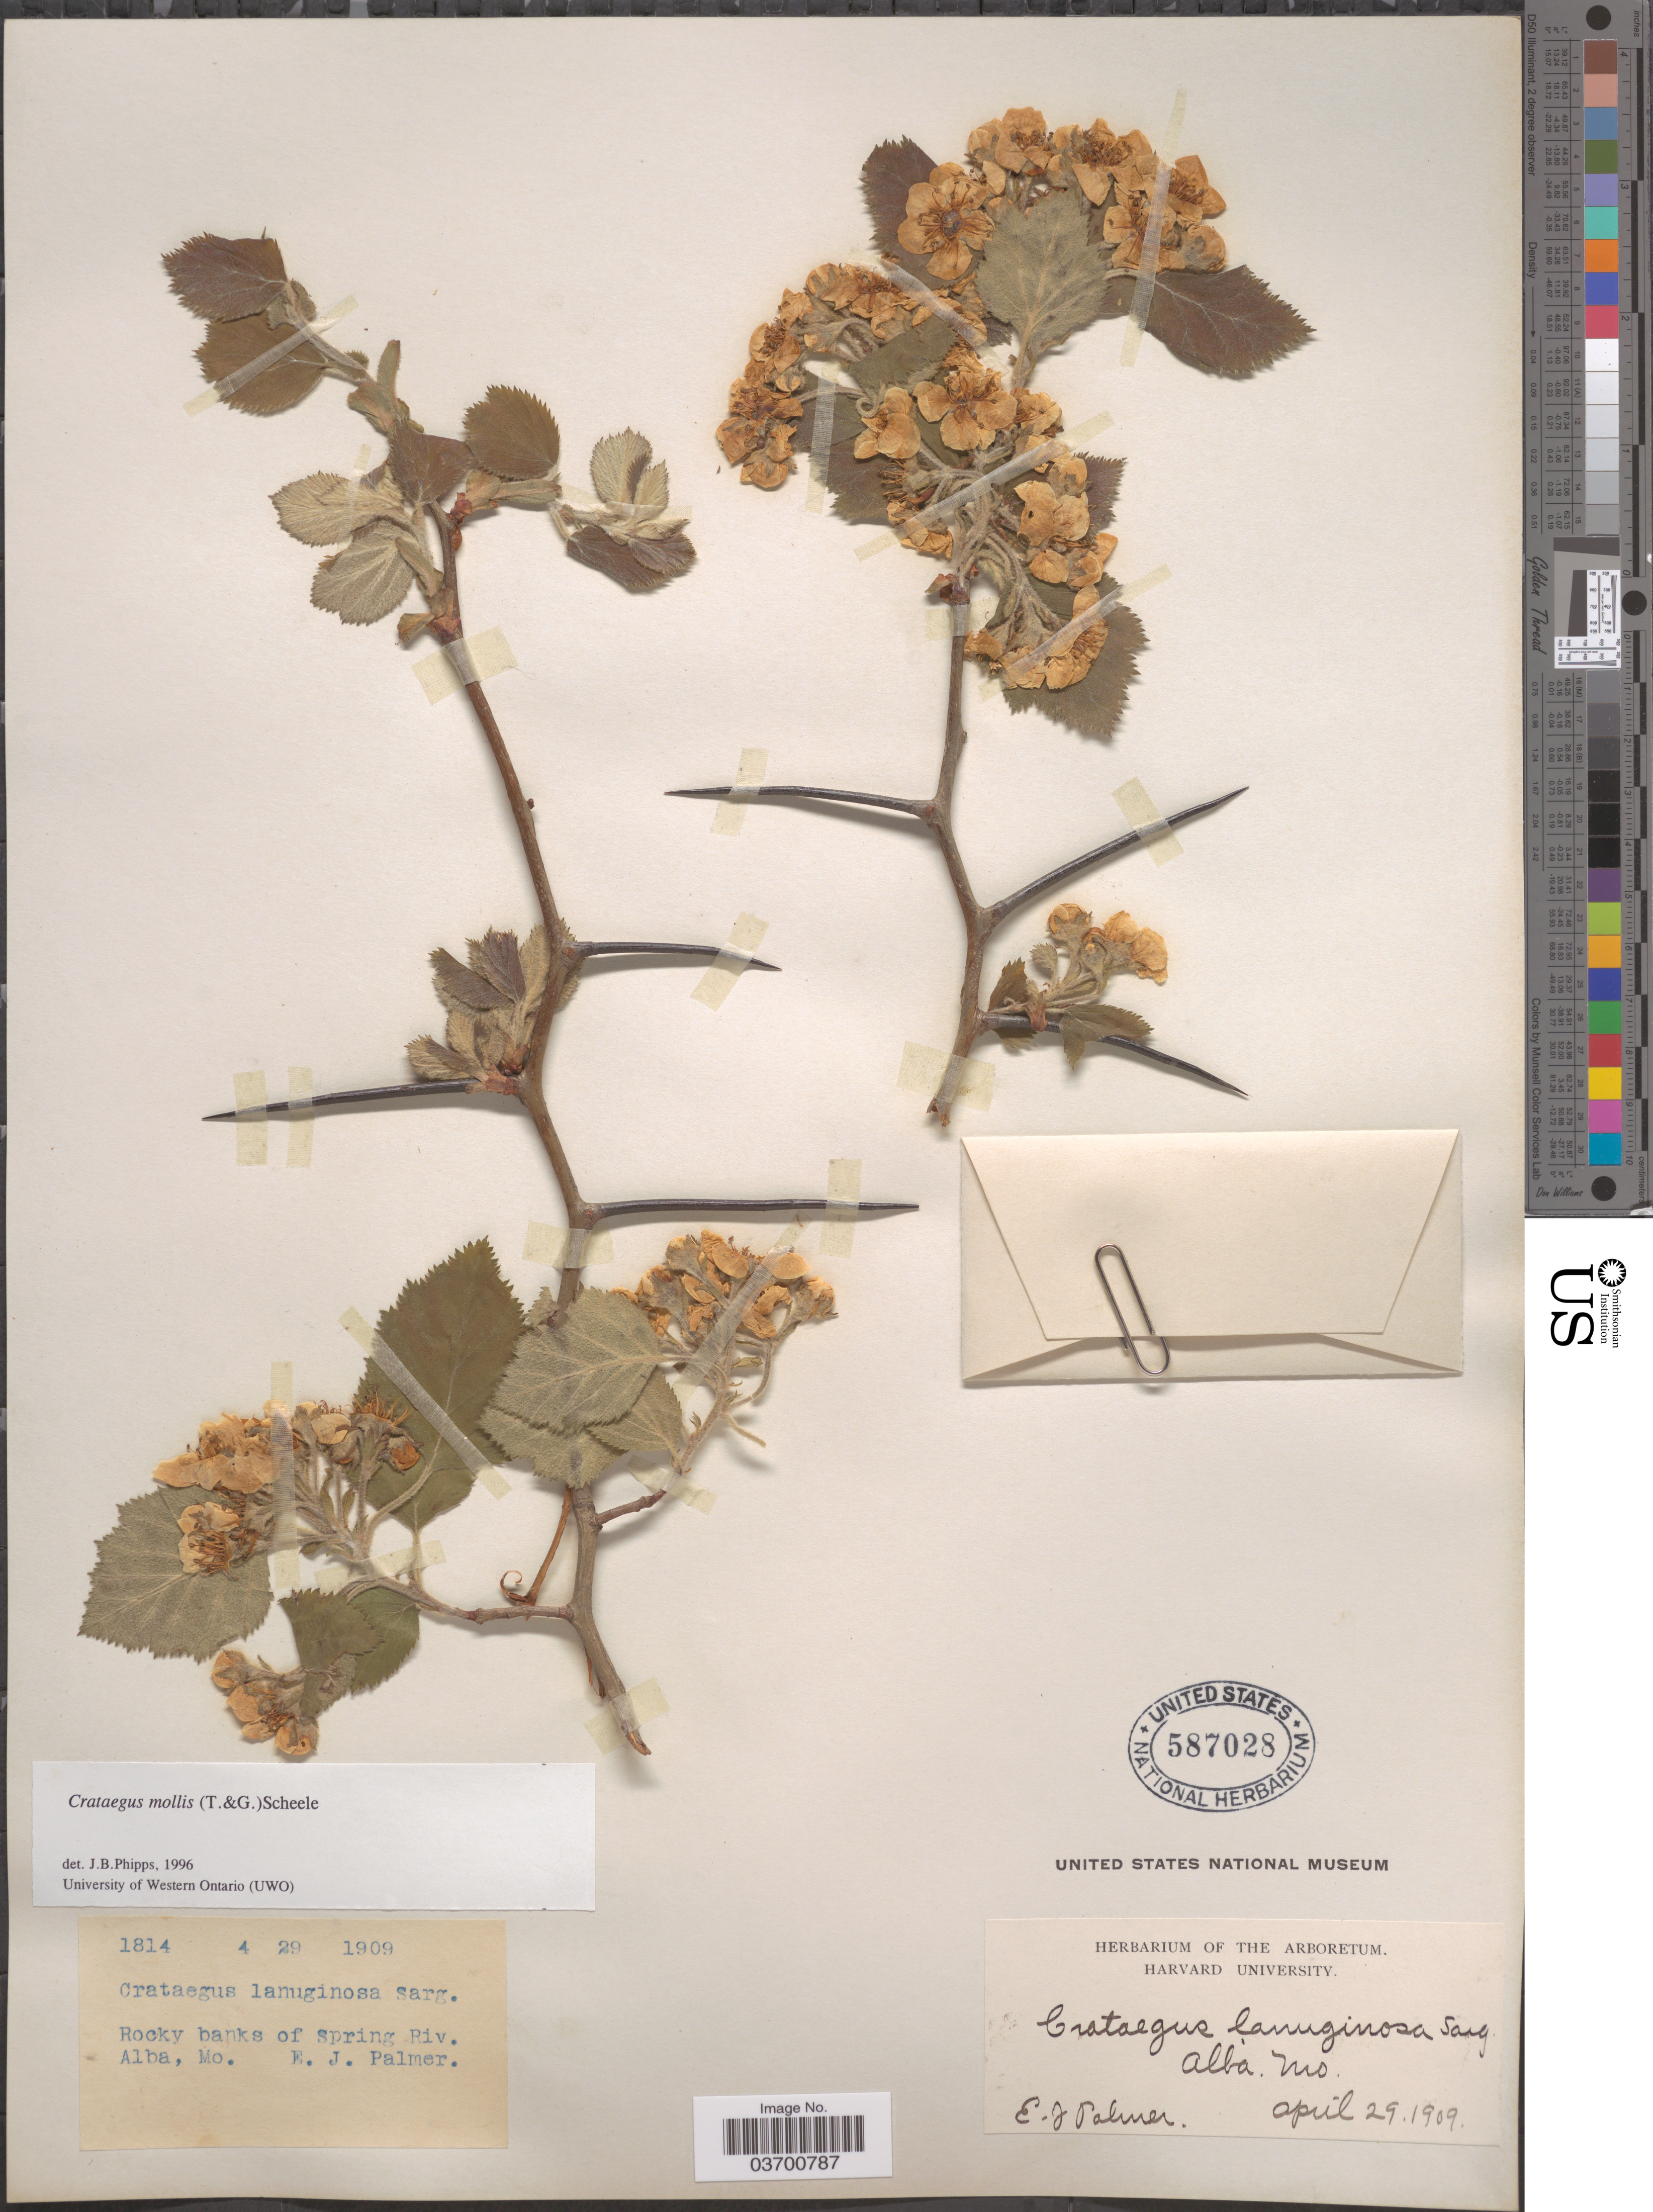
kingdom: Plantae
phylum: Tracheophyta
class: Magnoliopsida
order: Rosales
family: Rosaceae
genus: Crataegus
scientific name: Crataegus mollis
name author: (Torr. & A. Gray) Scheele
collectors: E. J. Palmer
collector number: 1814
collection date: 1909-04-29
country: United States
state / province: Missouri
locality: Rocky banks of Spring Riv. Alba.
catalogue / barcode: US 587028